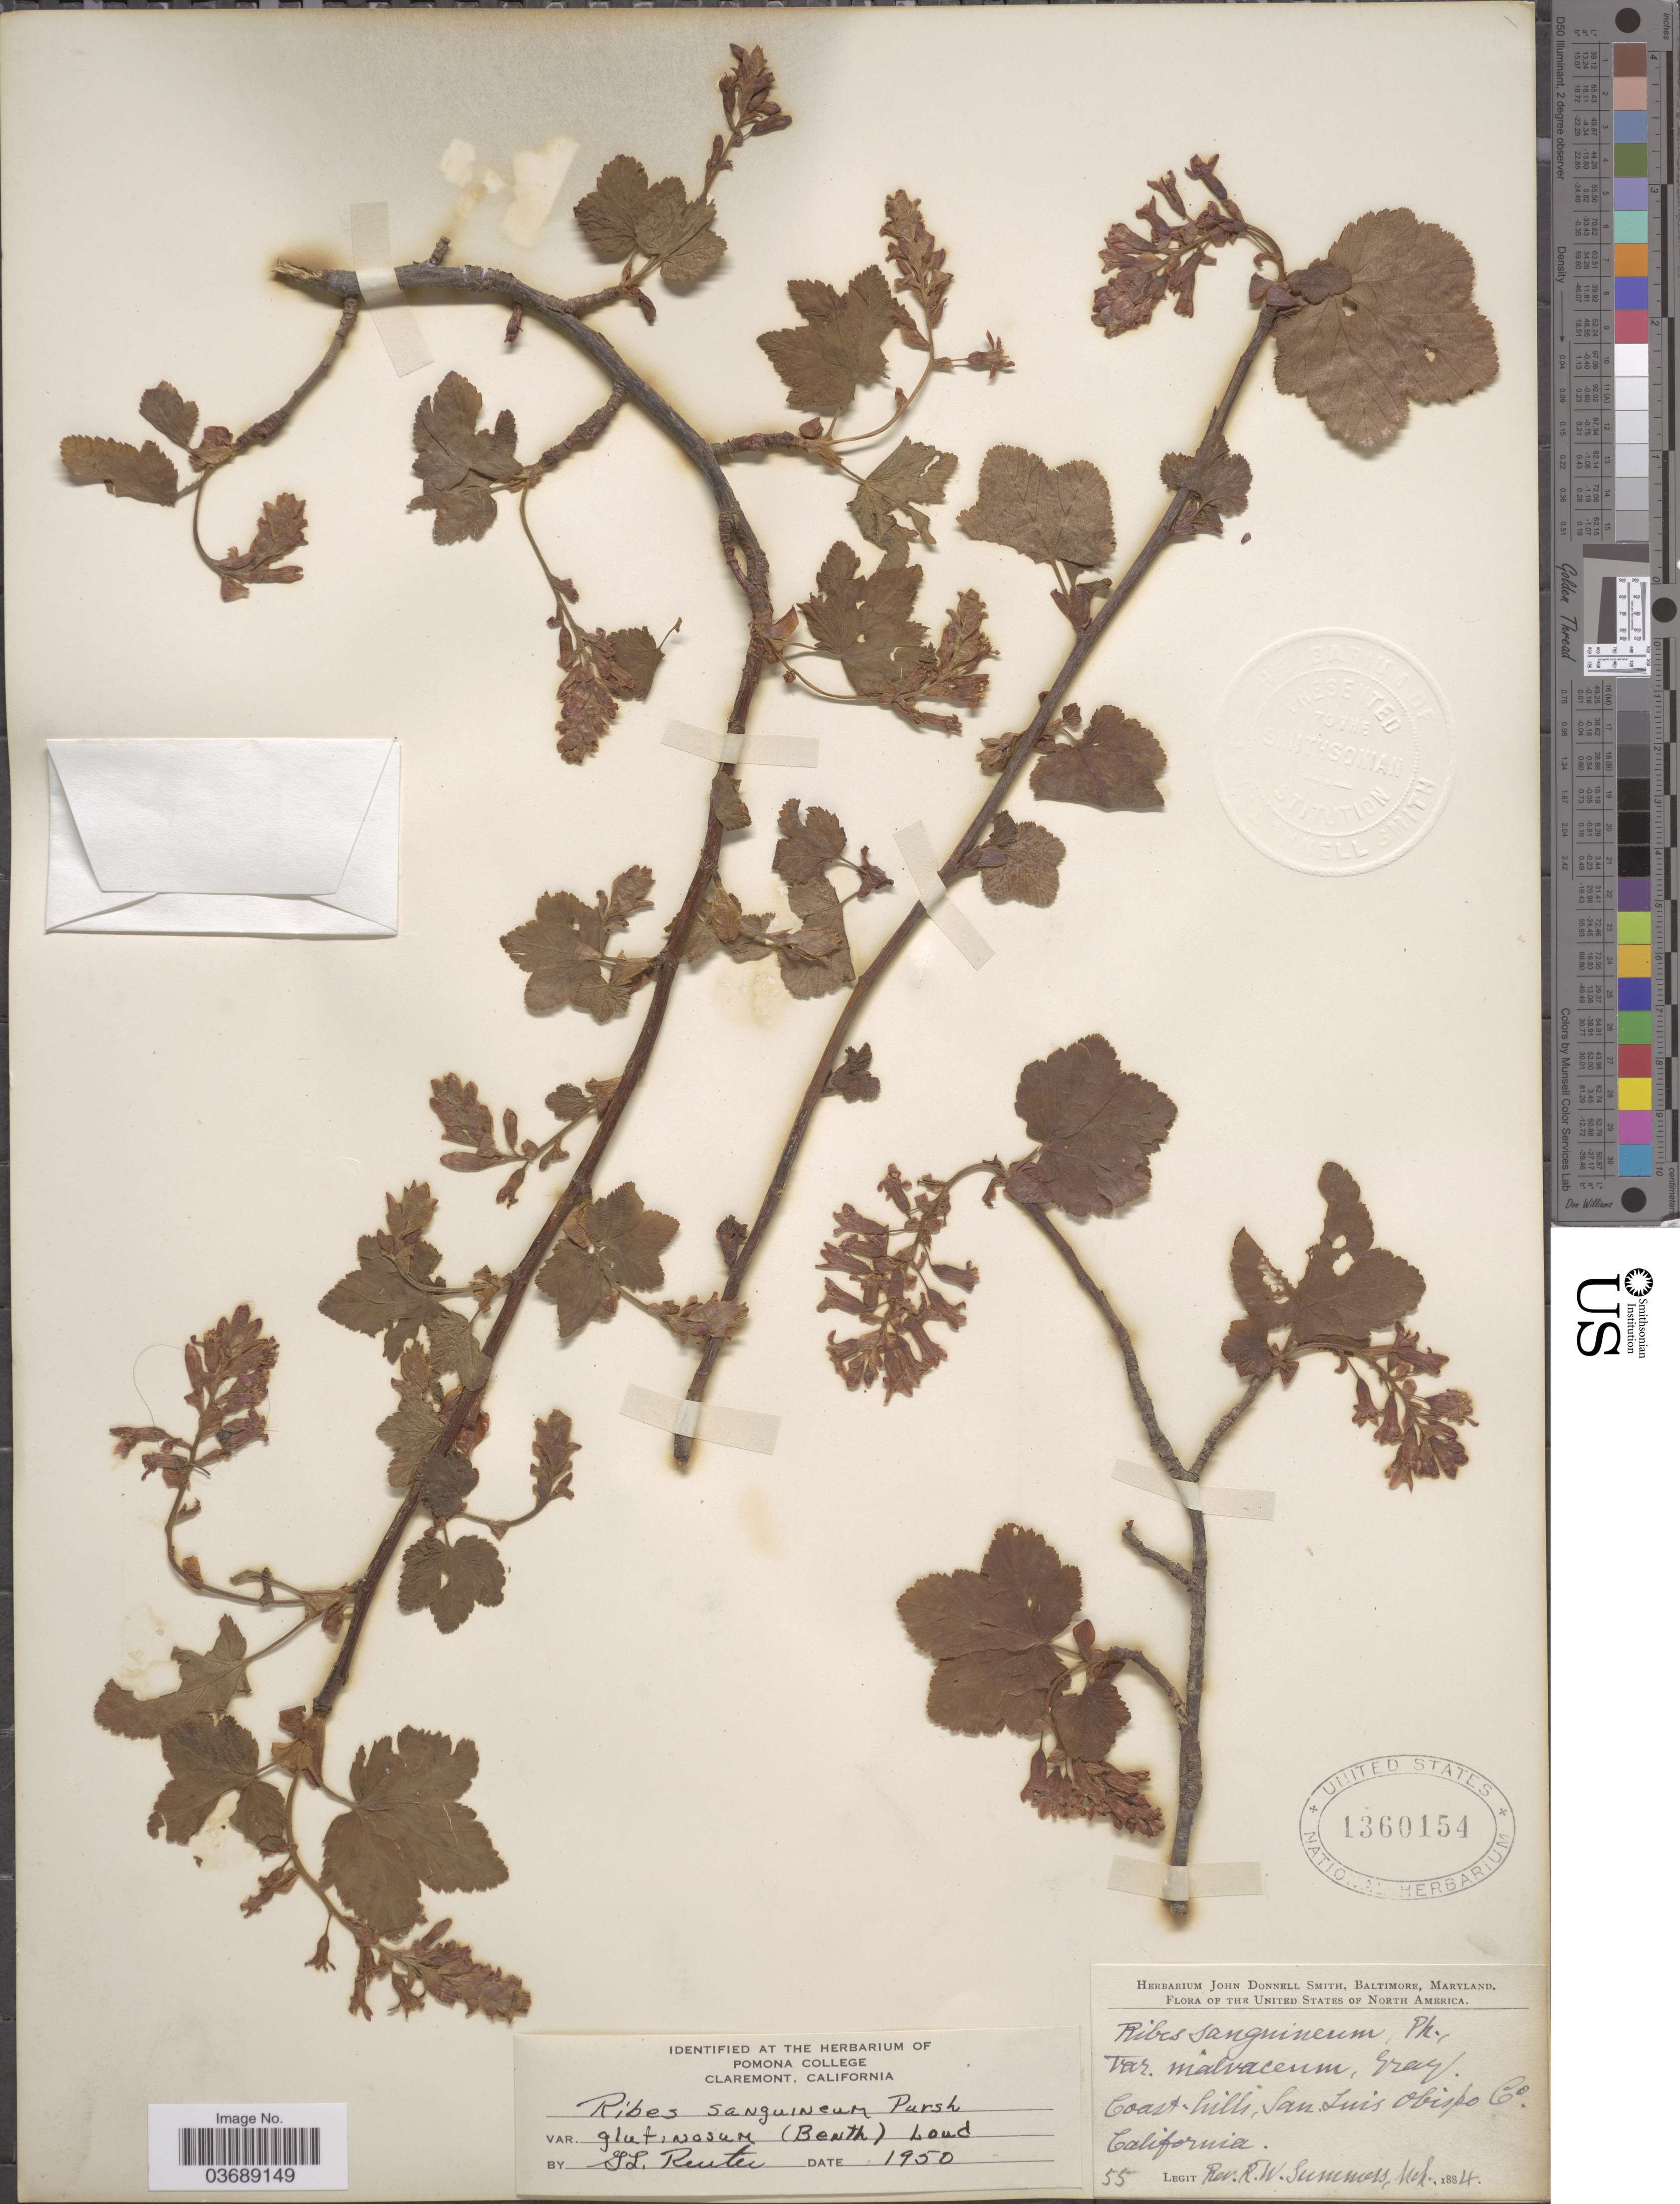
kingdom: Plantae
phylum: Tracheophyta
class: Magnoliopsida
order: Saxifragales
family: Grossulariaceae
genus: Ribes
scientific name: Ribes sanguineum var. glutinosum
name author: (Benth.) Loudon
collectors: R. Summers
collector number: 55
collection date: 1884-03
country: United States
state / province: California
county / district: San Luis Obispo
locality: Coast hills, San Luis Obispo Co.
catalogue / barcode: US 1360154